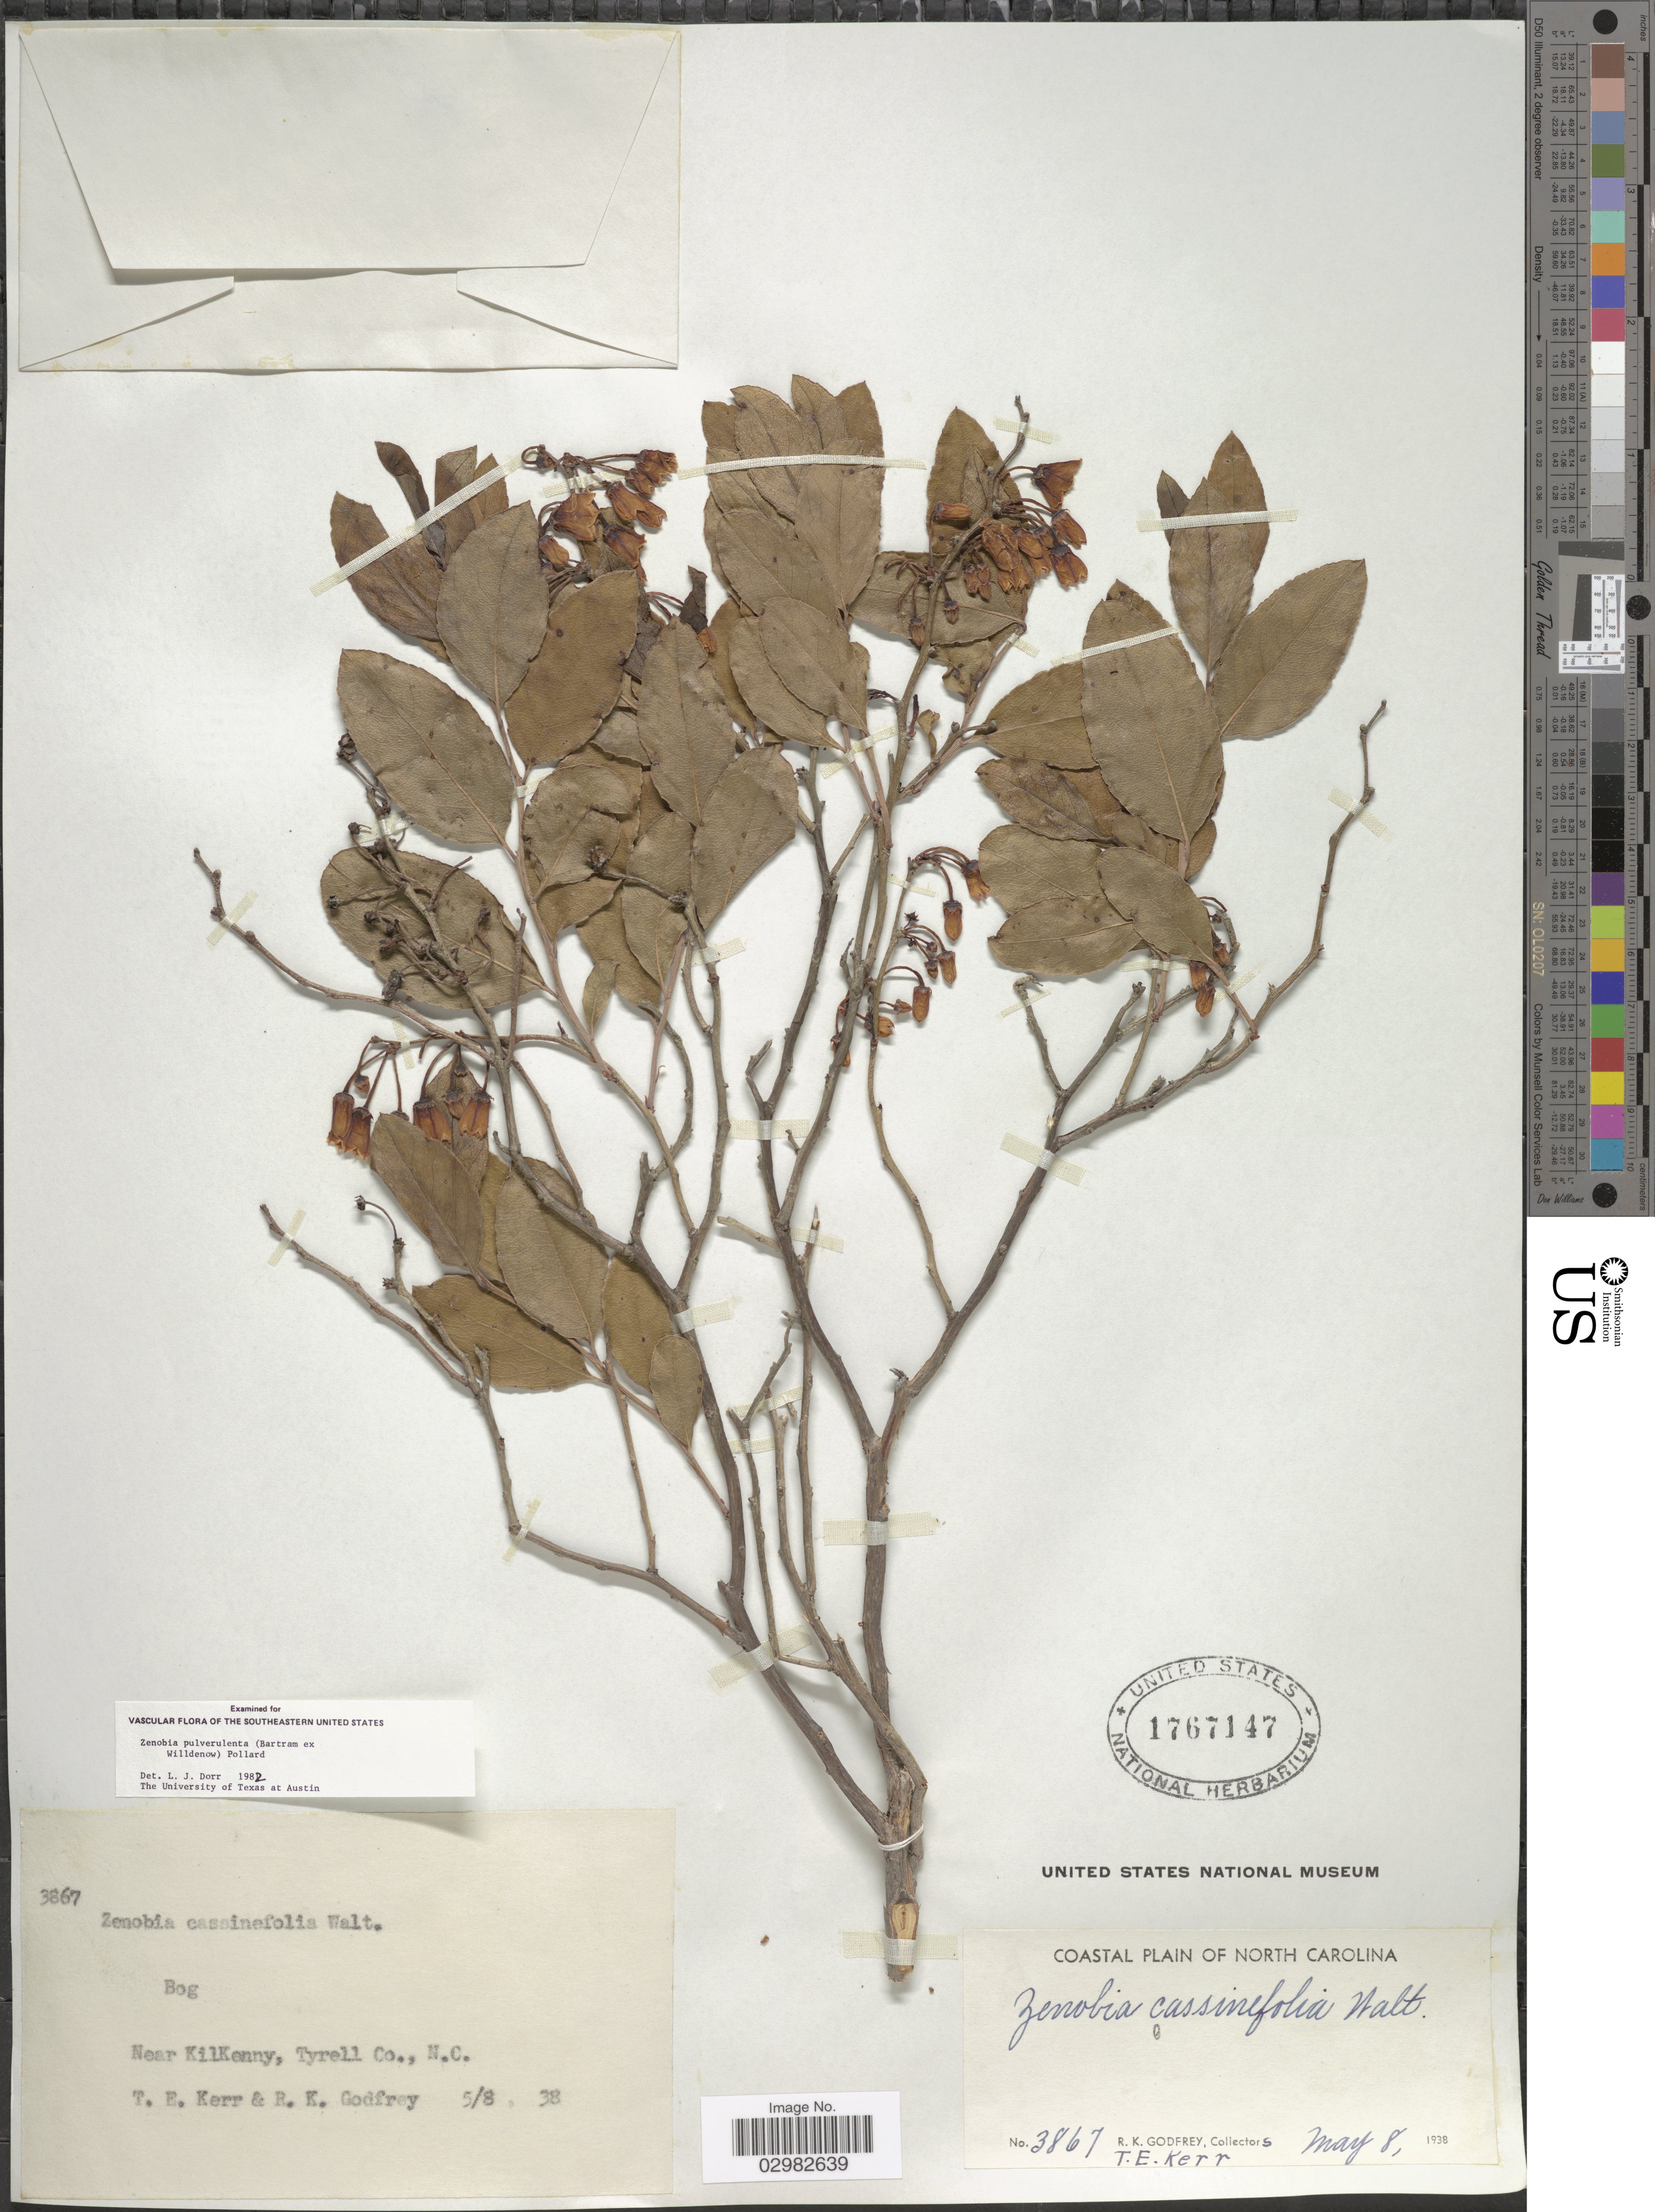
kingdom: Plantae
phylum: Tracheophyta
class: Magnoliopsida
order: Ericales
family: Ericaceae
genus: Zenobia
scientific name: Zenobia pulverulenta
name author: (W. Bartram ex Willd.) Pollard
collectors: T. E. Kerr & R. K. Godfrey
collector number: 3867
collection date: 1938-05-08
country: United States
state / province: North Carolina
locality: Coastal Plain of North Carolina, Near KilKenny, Tyrell Co.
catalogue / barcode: US 1767147